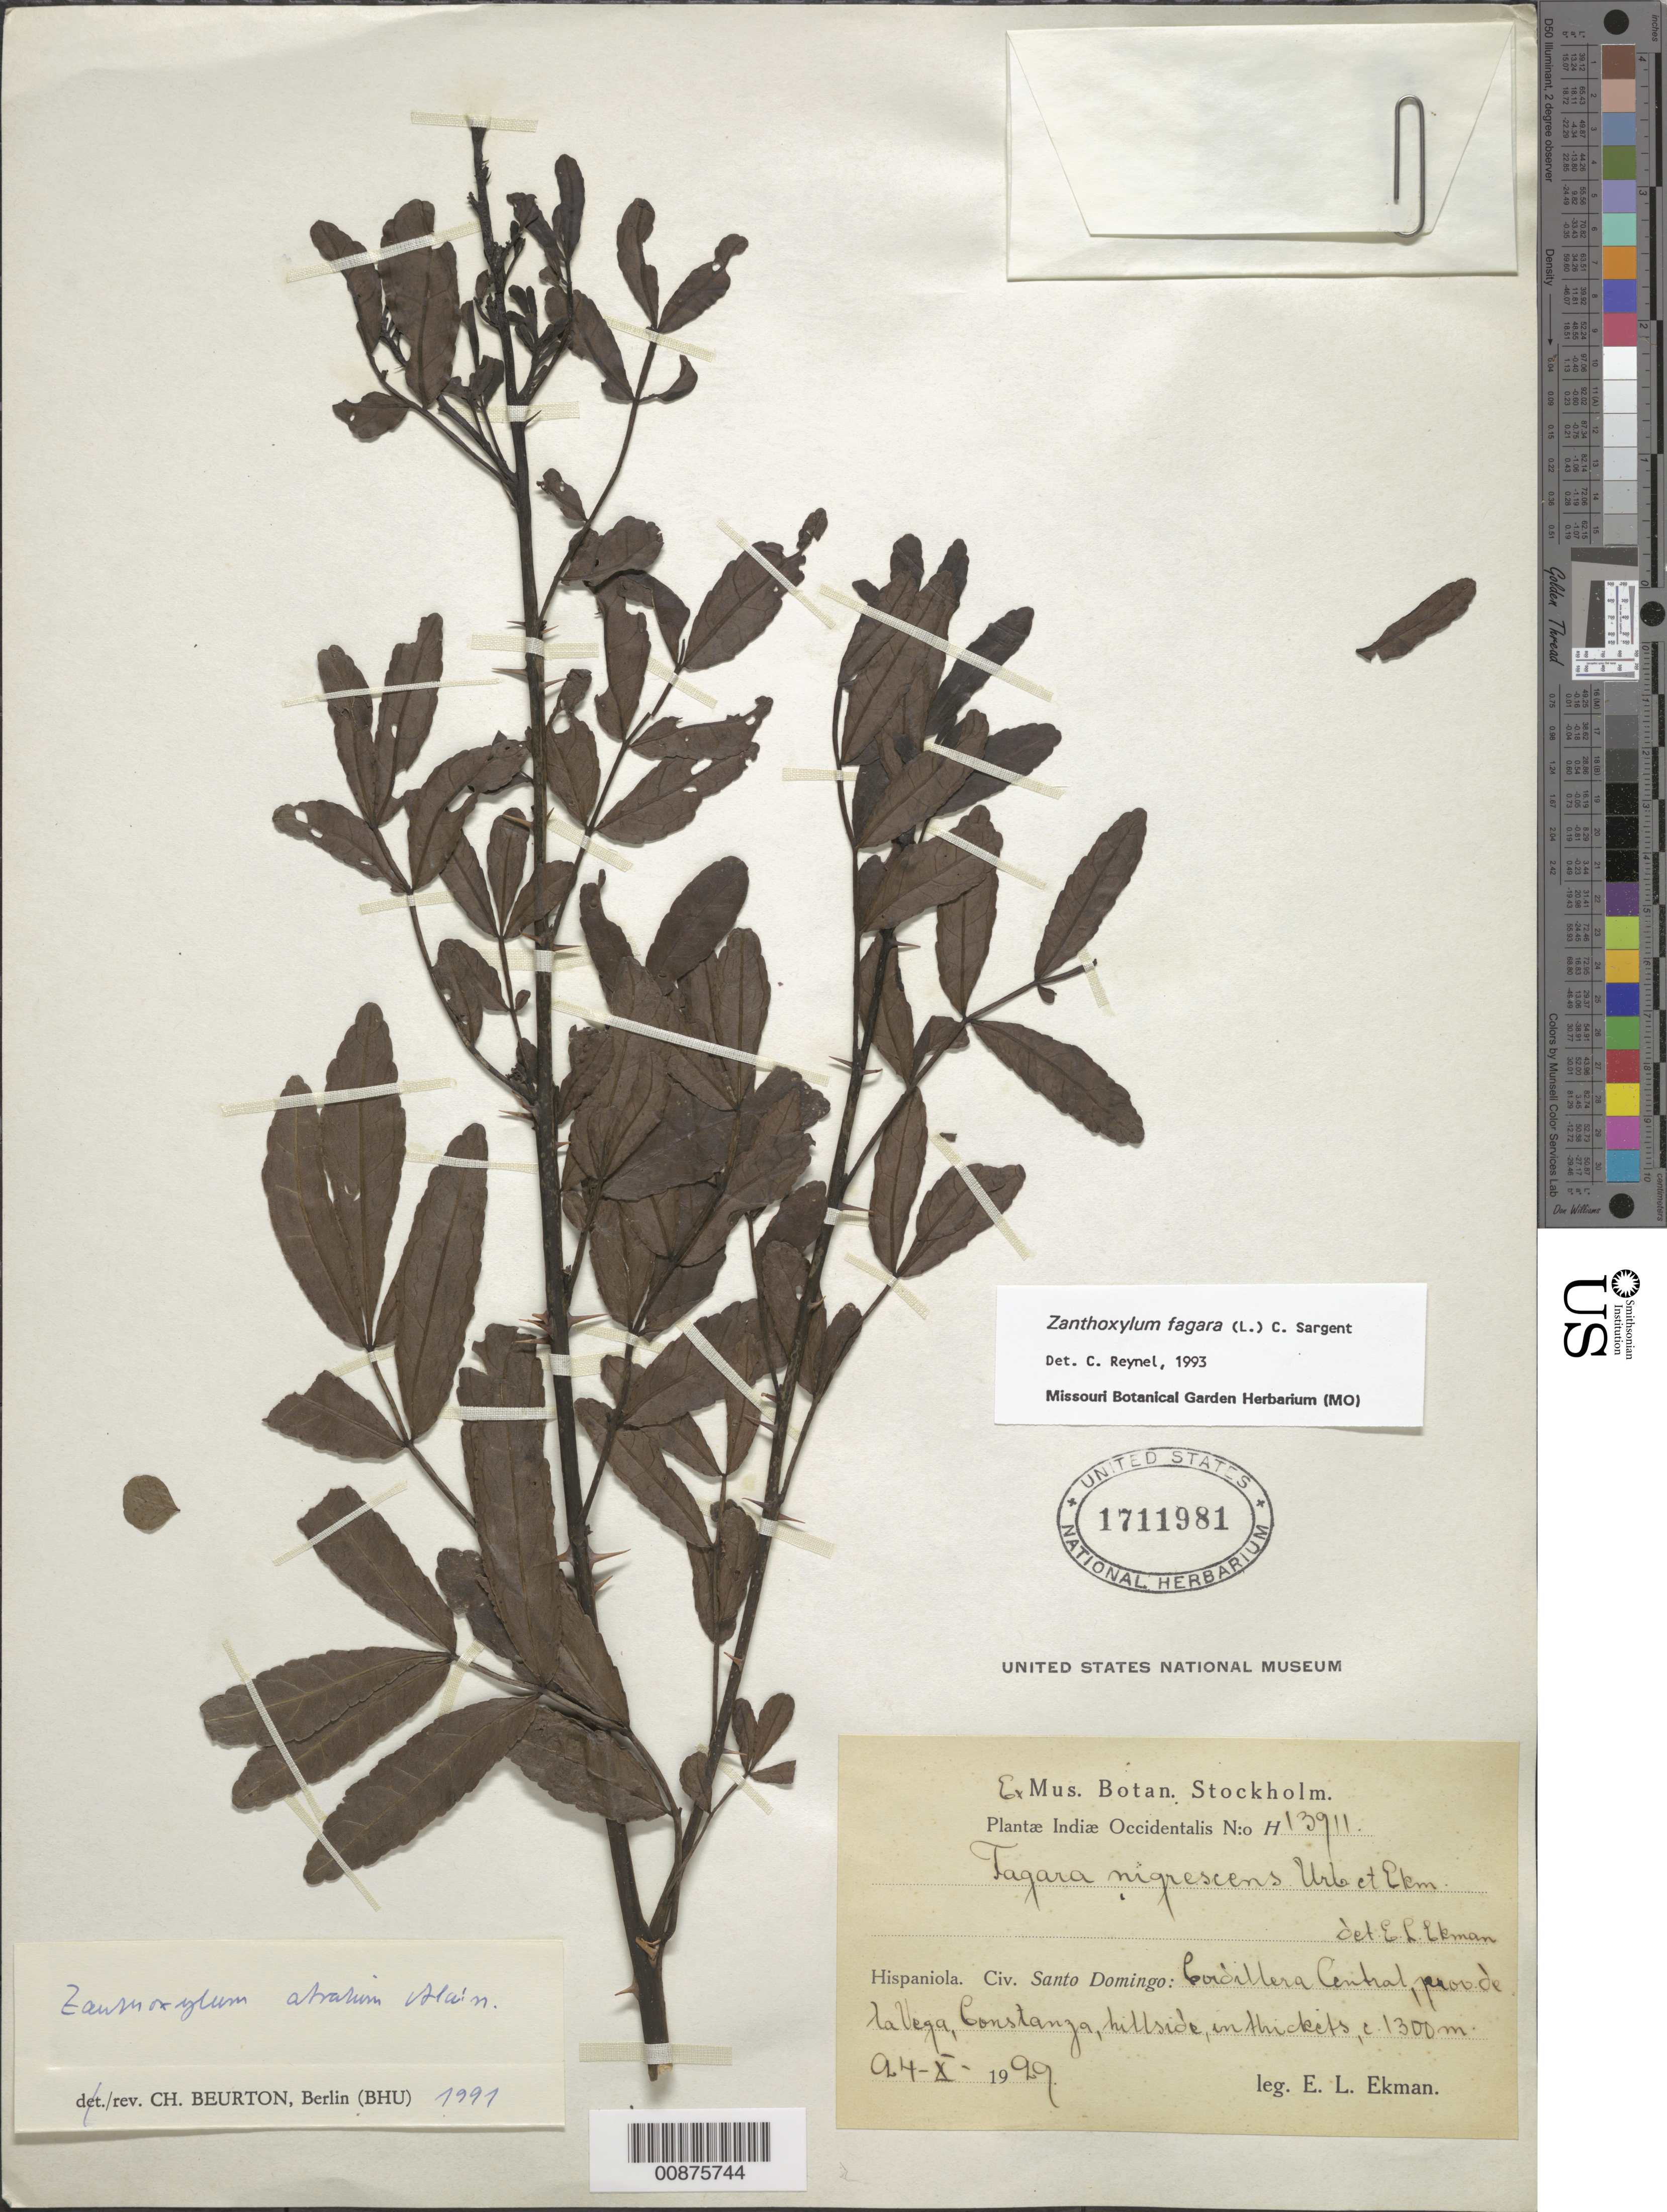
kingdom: Plantae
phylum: Tracheophyta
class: Magnoliopsida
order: Sapindales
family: Rutaceae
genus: Zanthoxylum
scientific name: Zanthoxylum fagara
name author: (L.) Sarg.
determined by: Reynel, Carlos A., (MO), Missouri Botanical Garden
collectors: E. L. Ekman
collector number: H 13911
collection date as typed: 24 Oct 1929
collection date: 1929-10-24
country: Dominican Republic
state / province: La Vega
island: Hispaniola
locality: Cordillera Central, Constanza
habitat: Hillside in thickets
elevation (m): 1300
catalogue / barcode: US 1711981